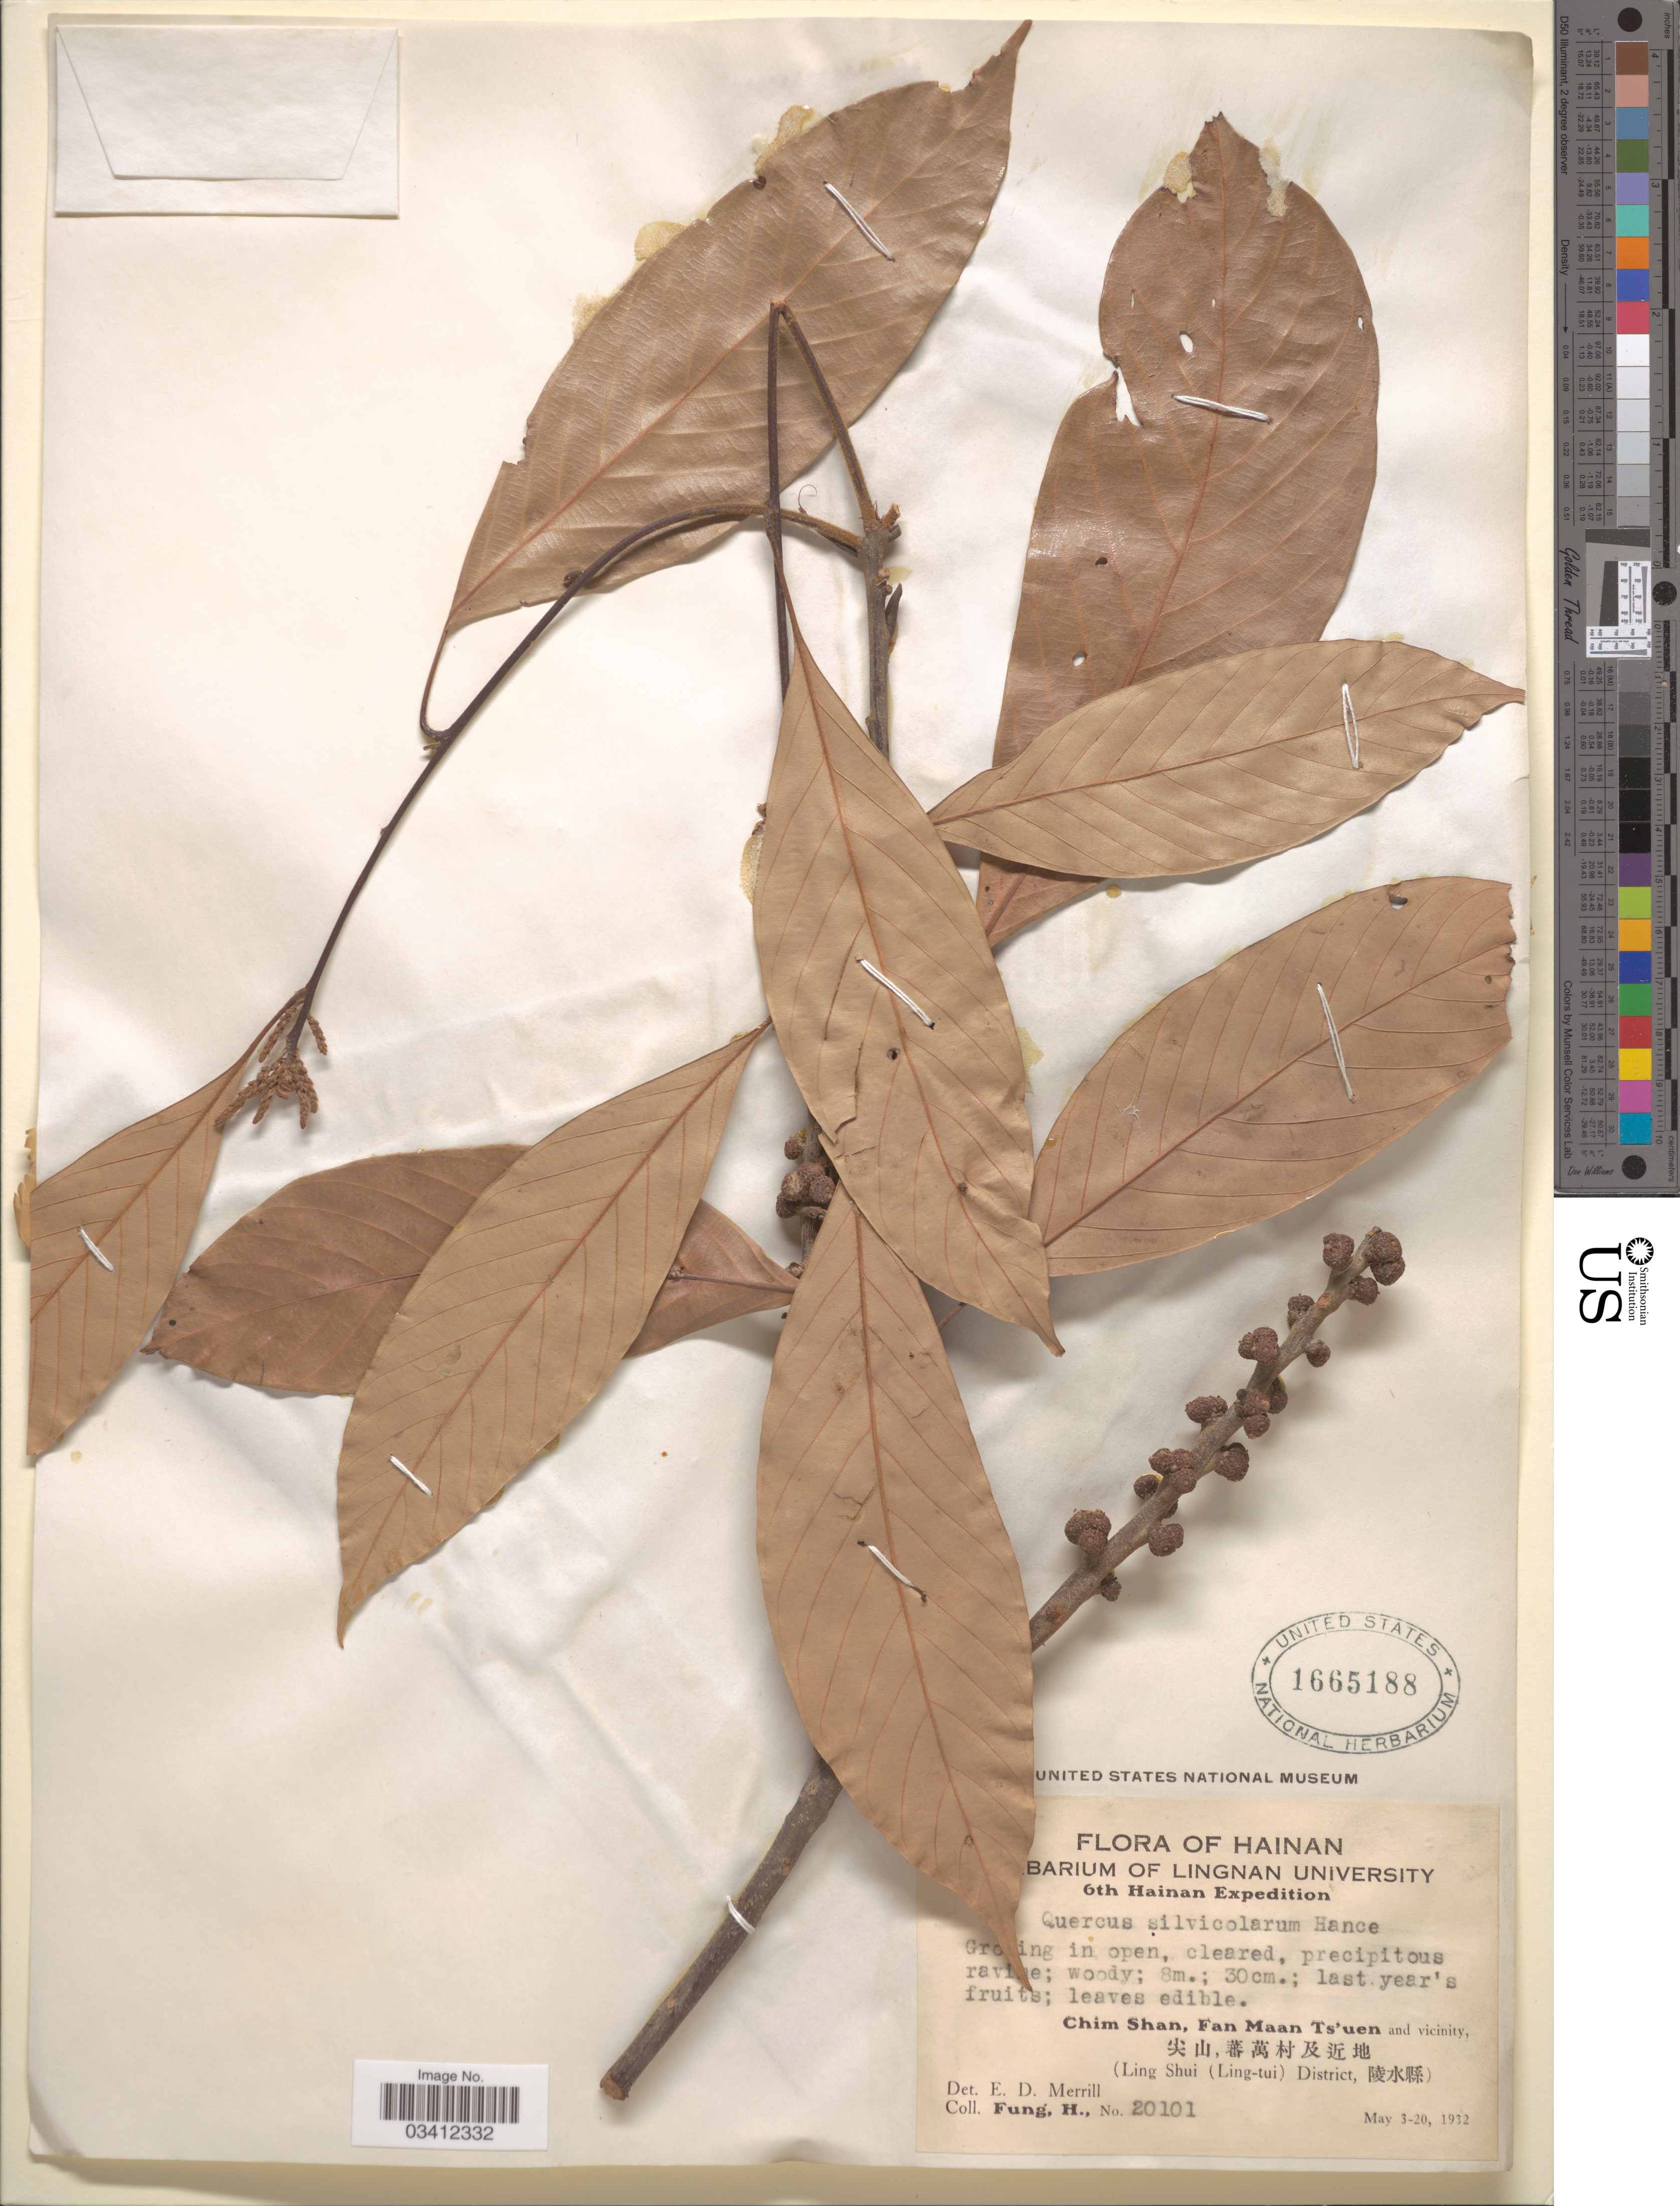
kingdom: Plantae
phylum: Tracheophyta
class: Magnoliopsida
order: Fagales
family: Fagaceae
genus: Quercus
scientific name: Quercus silvicolarum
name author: Hance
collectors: H. Fung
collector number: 20101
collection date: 1932-05-03/1932-05-20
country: China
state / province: Hainan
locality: Chim Shan, Fan Maan Ts'uen and vicinity, X. (Ling Shui (Ling-tui) District, X).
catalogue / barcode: US 1665188